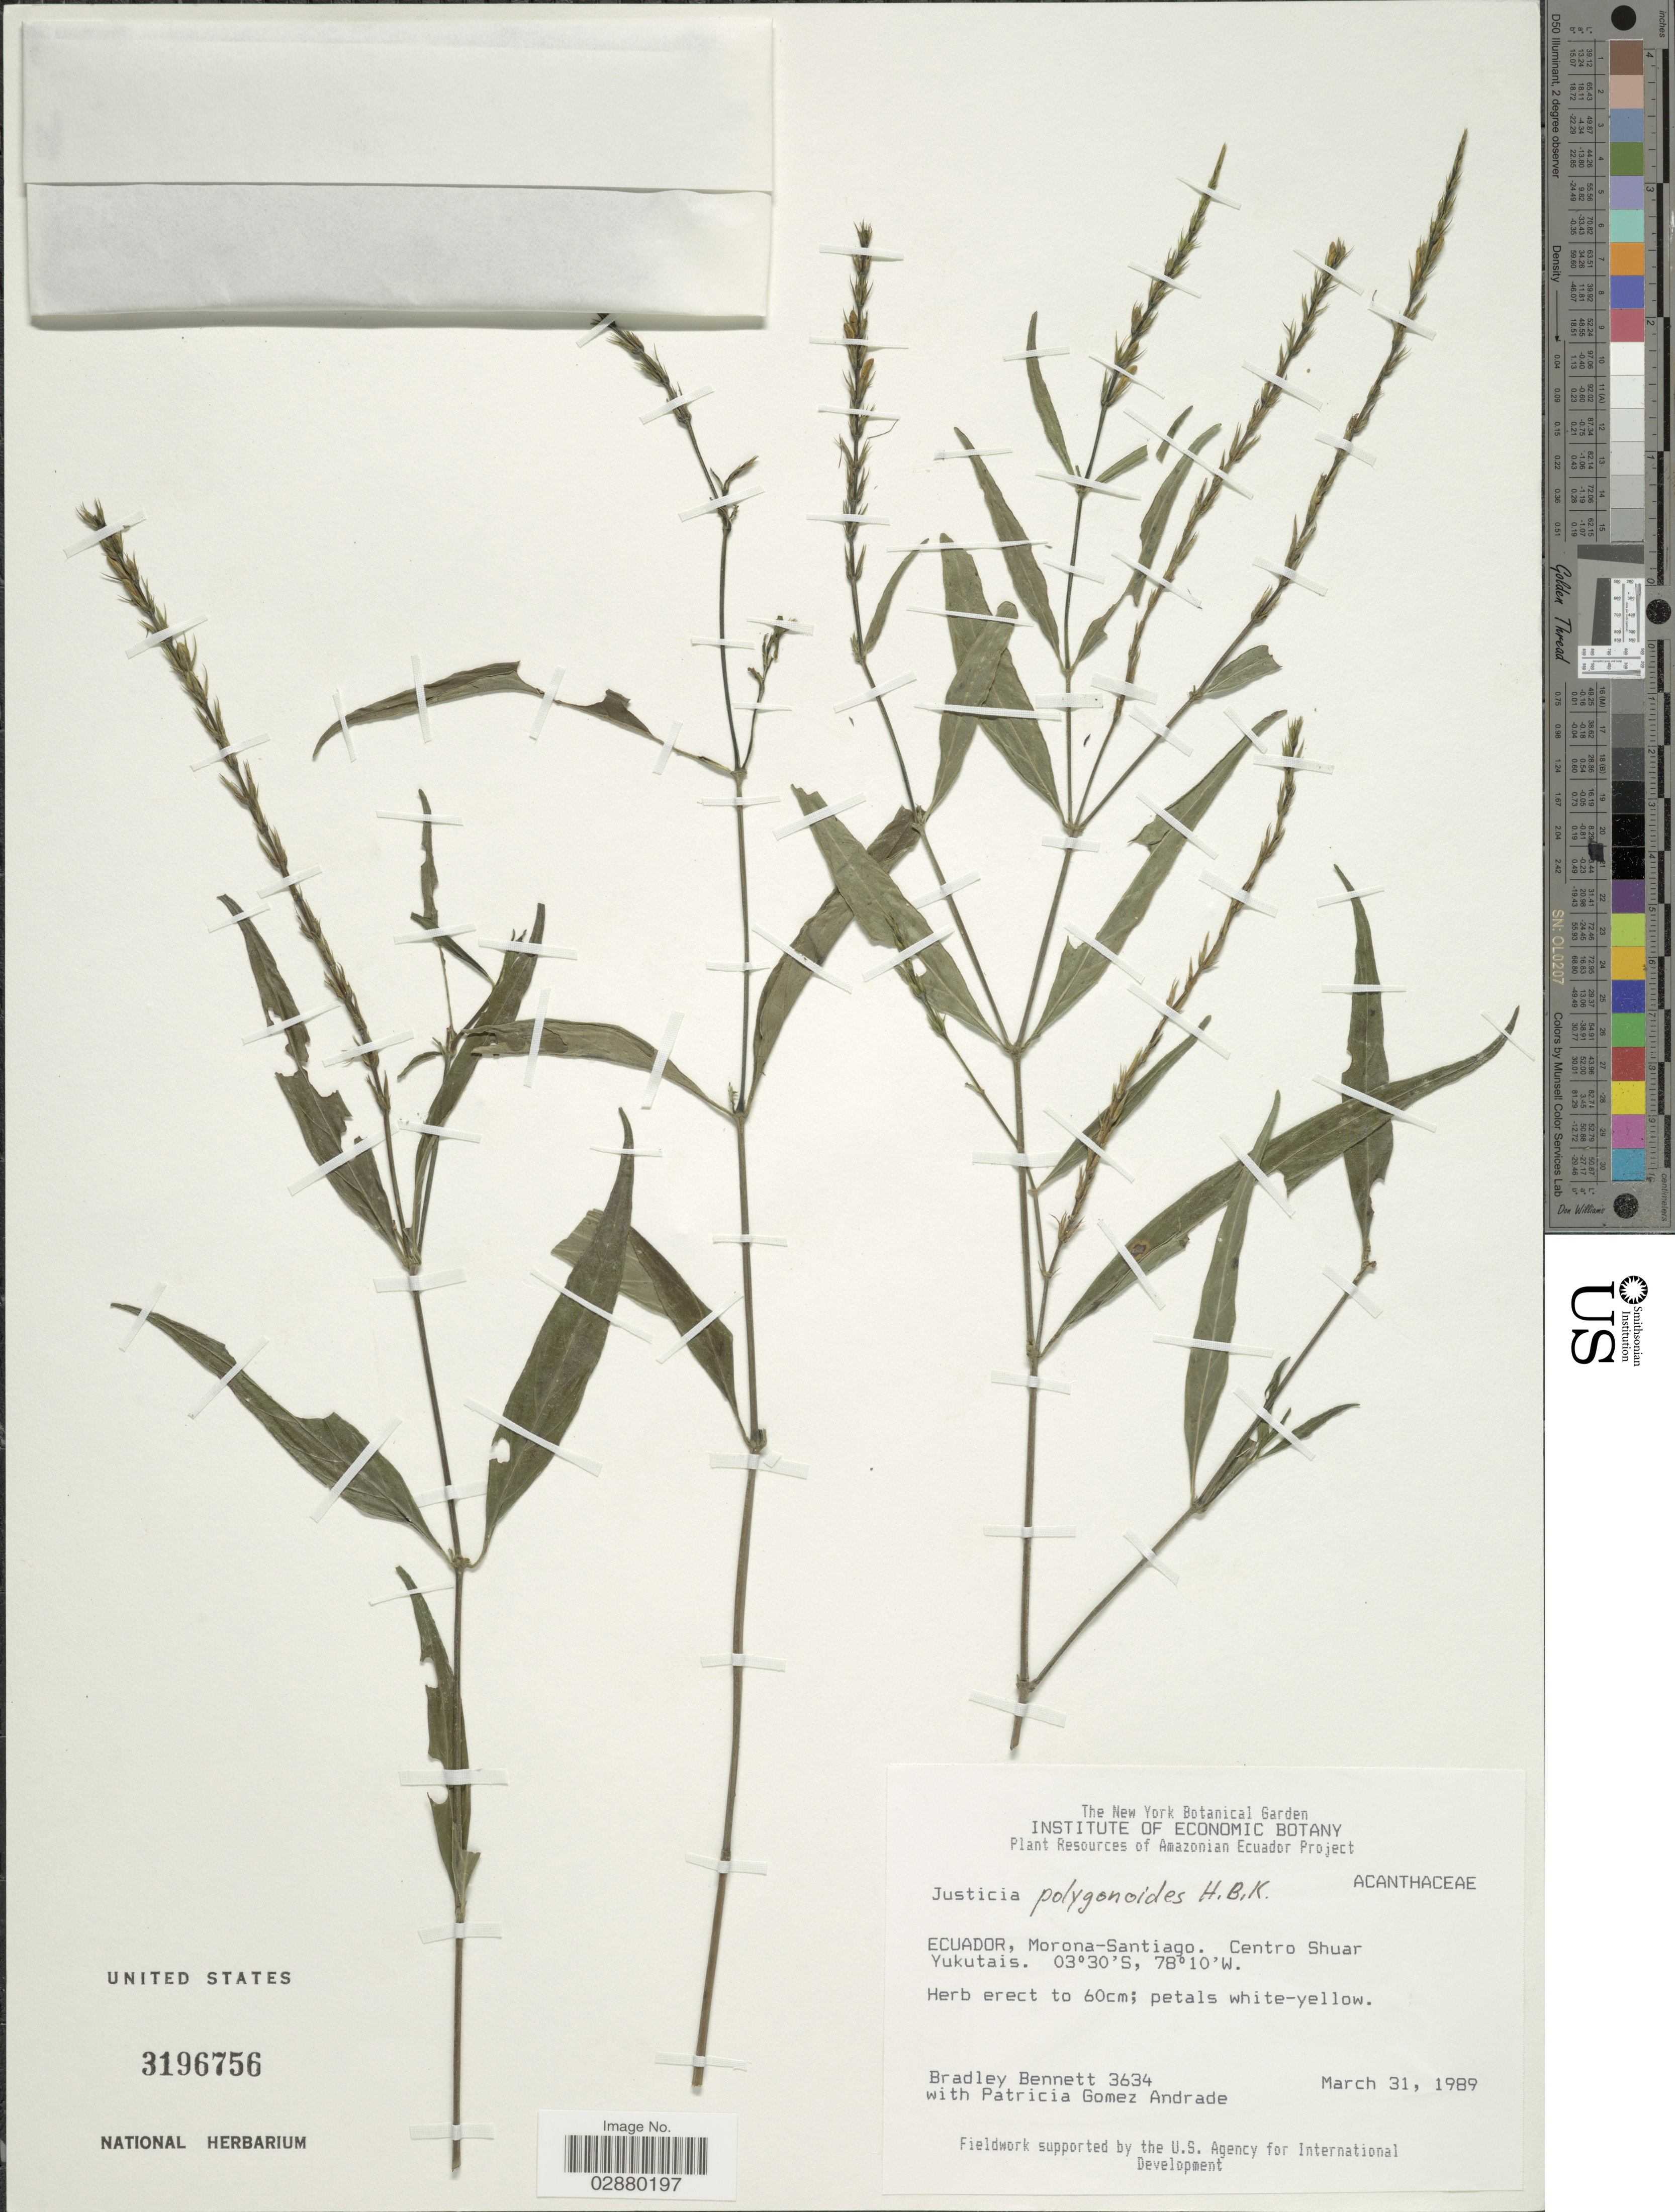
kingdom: Plantae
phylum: Tracheophyta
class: Magnoliopsida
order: Lamiales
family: Acanthaceae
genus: Justicia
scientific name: Justicia polygonoides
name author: Kunth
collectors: B. Bennett & P. Andrade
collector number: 3634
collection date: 1989-03-31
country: Ecuador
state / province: Morona-Santiago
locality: Centro Shuar Yukutais.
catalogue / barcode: US 3196756